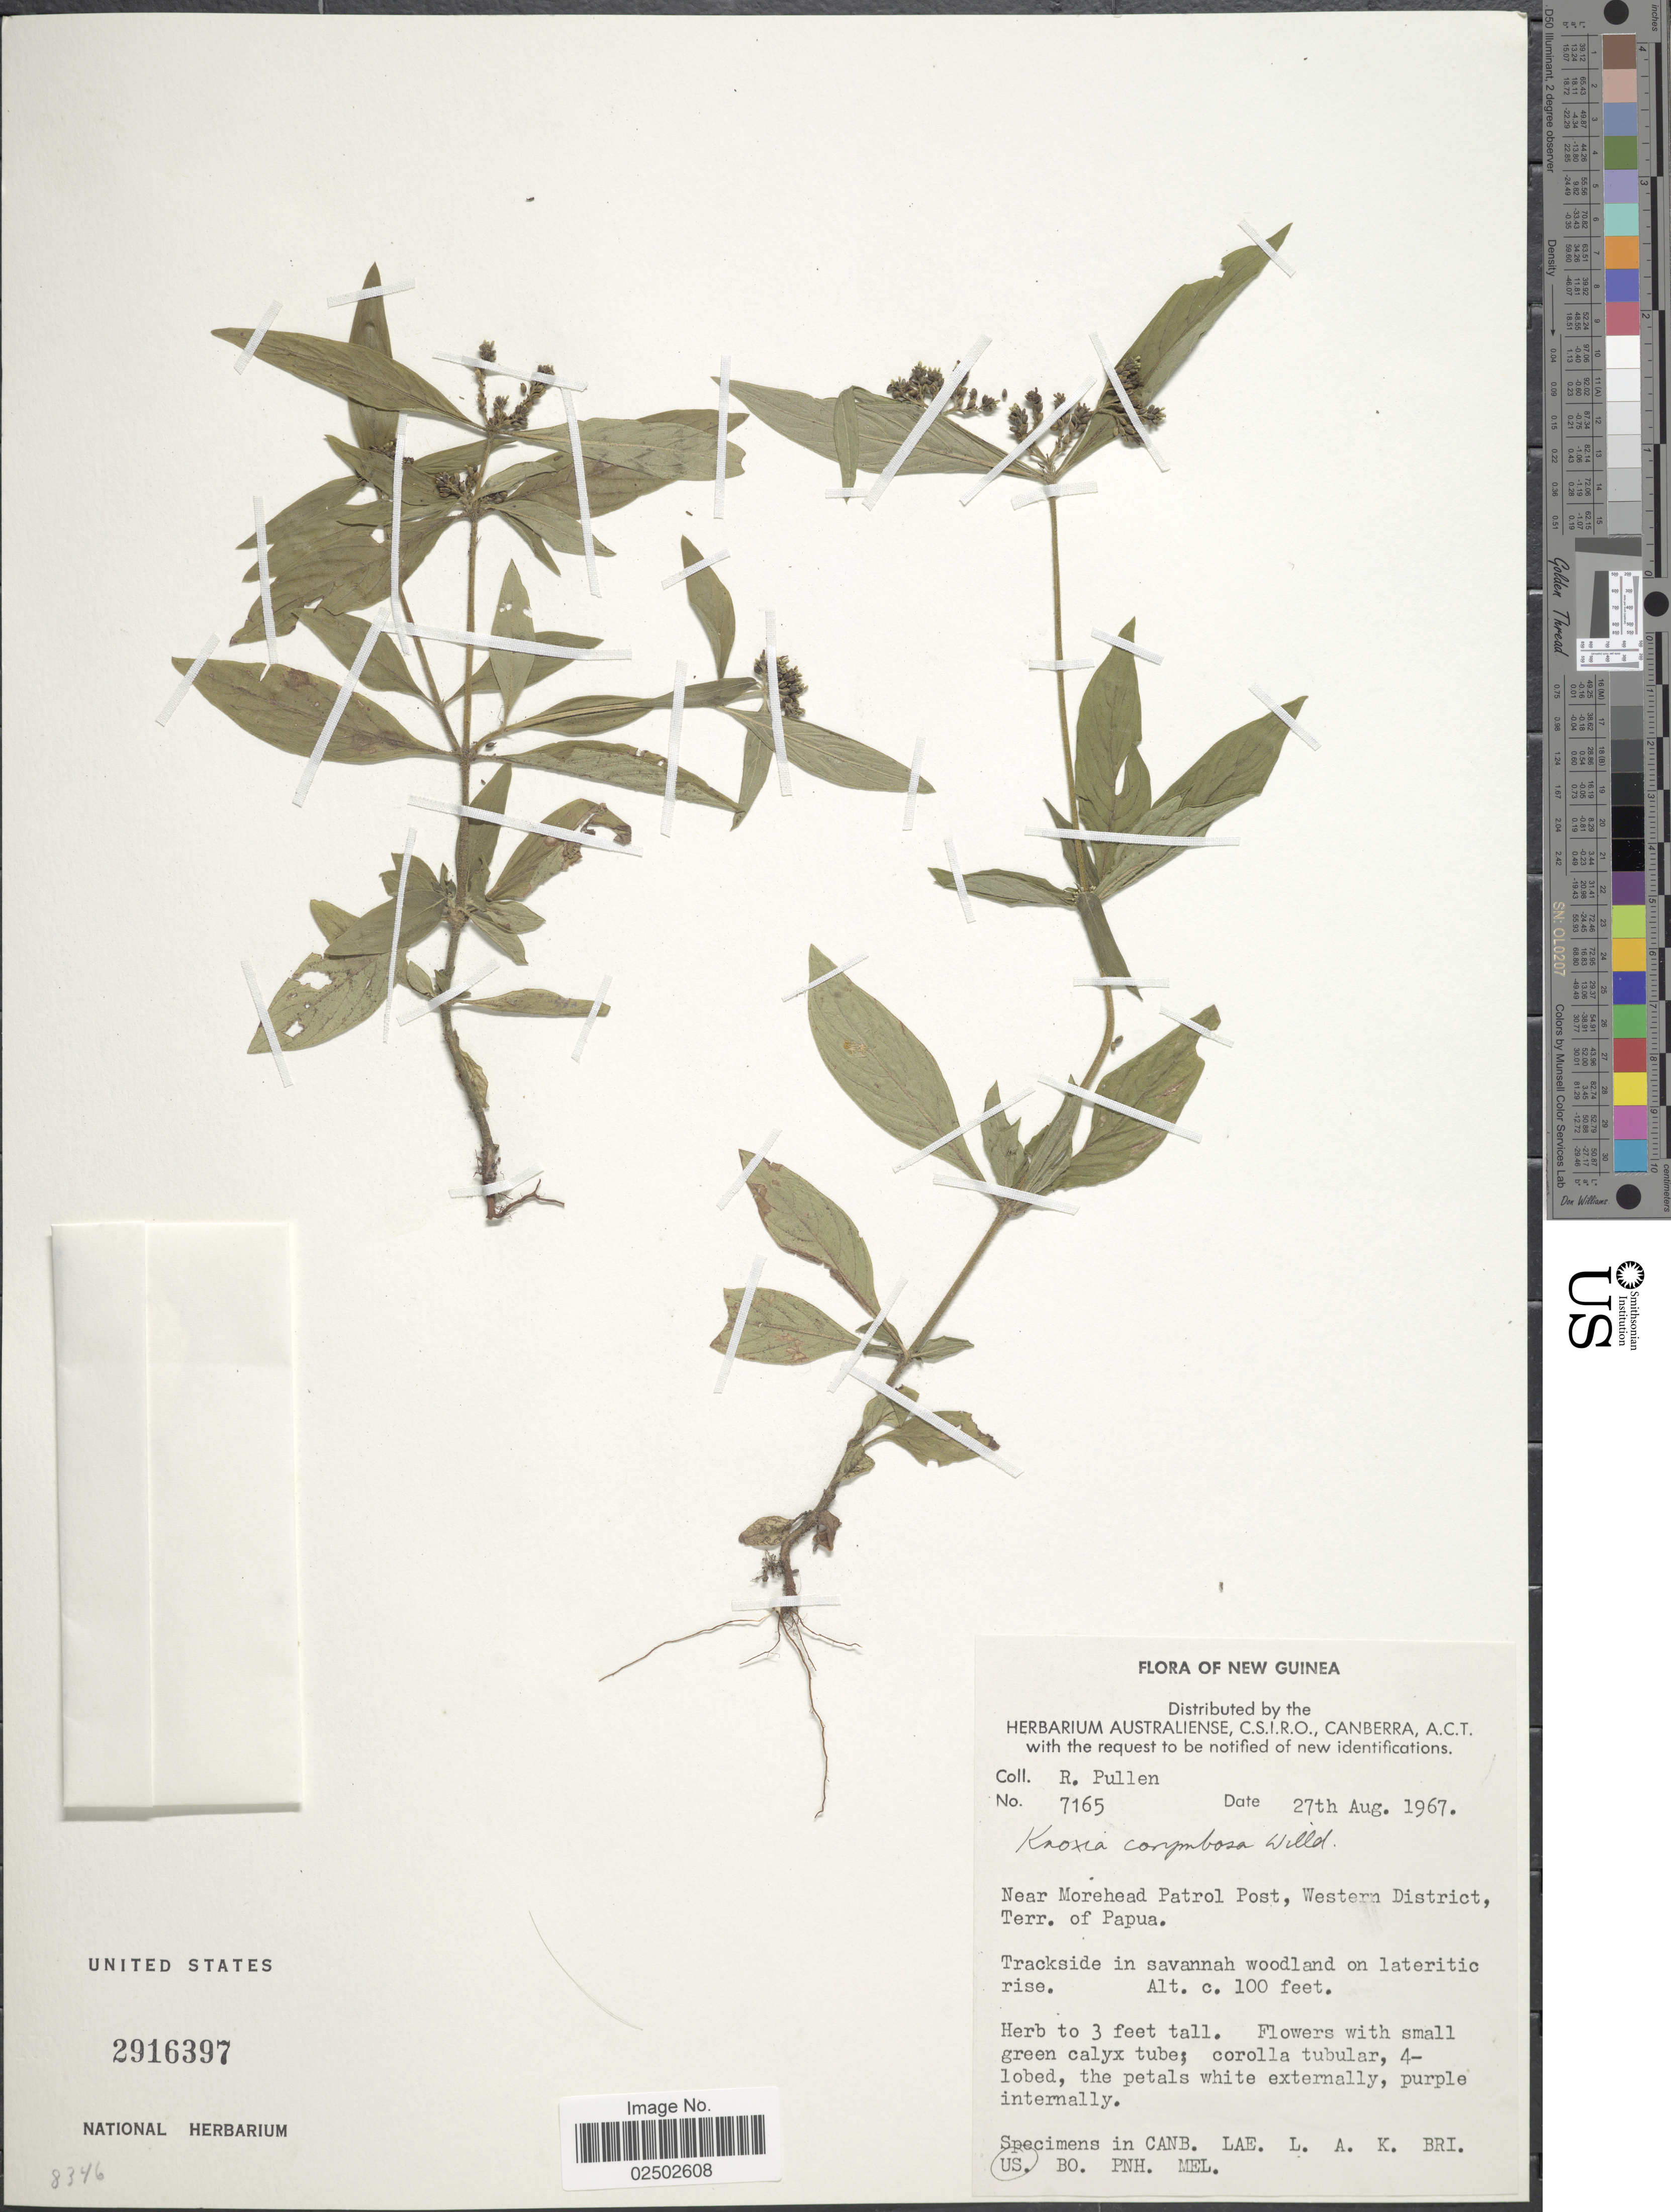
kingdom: Plantae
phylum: Tracheophyta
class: Magnoliopsida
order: Gentianales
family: Rubiaceae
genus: Knoxia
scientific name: Knoxia corymbosa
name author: Willd.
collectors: R. Pullen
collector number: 7165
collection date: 1967-08-27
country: Papua New Guinea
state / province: Manus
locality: New Guinea. Near Moreghead Patrol post, Western District Terr. of Papua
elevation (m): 30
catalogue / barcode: US 2916397